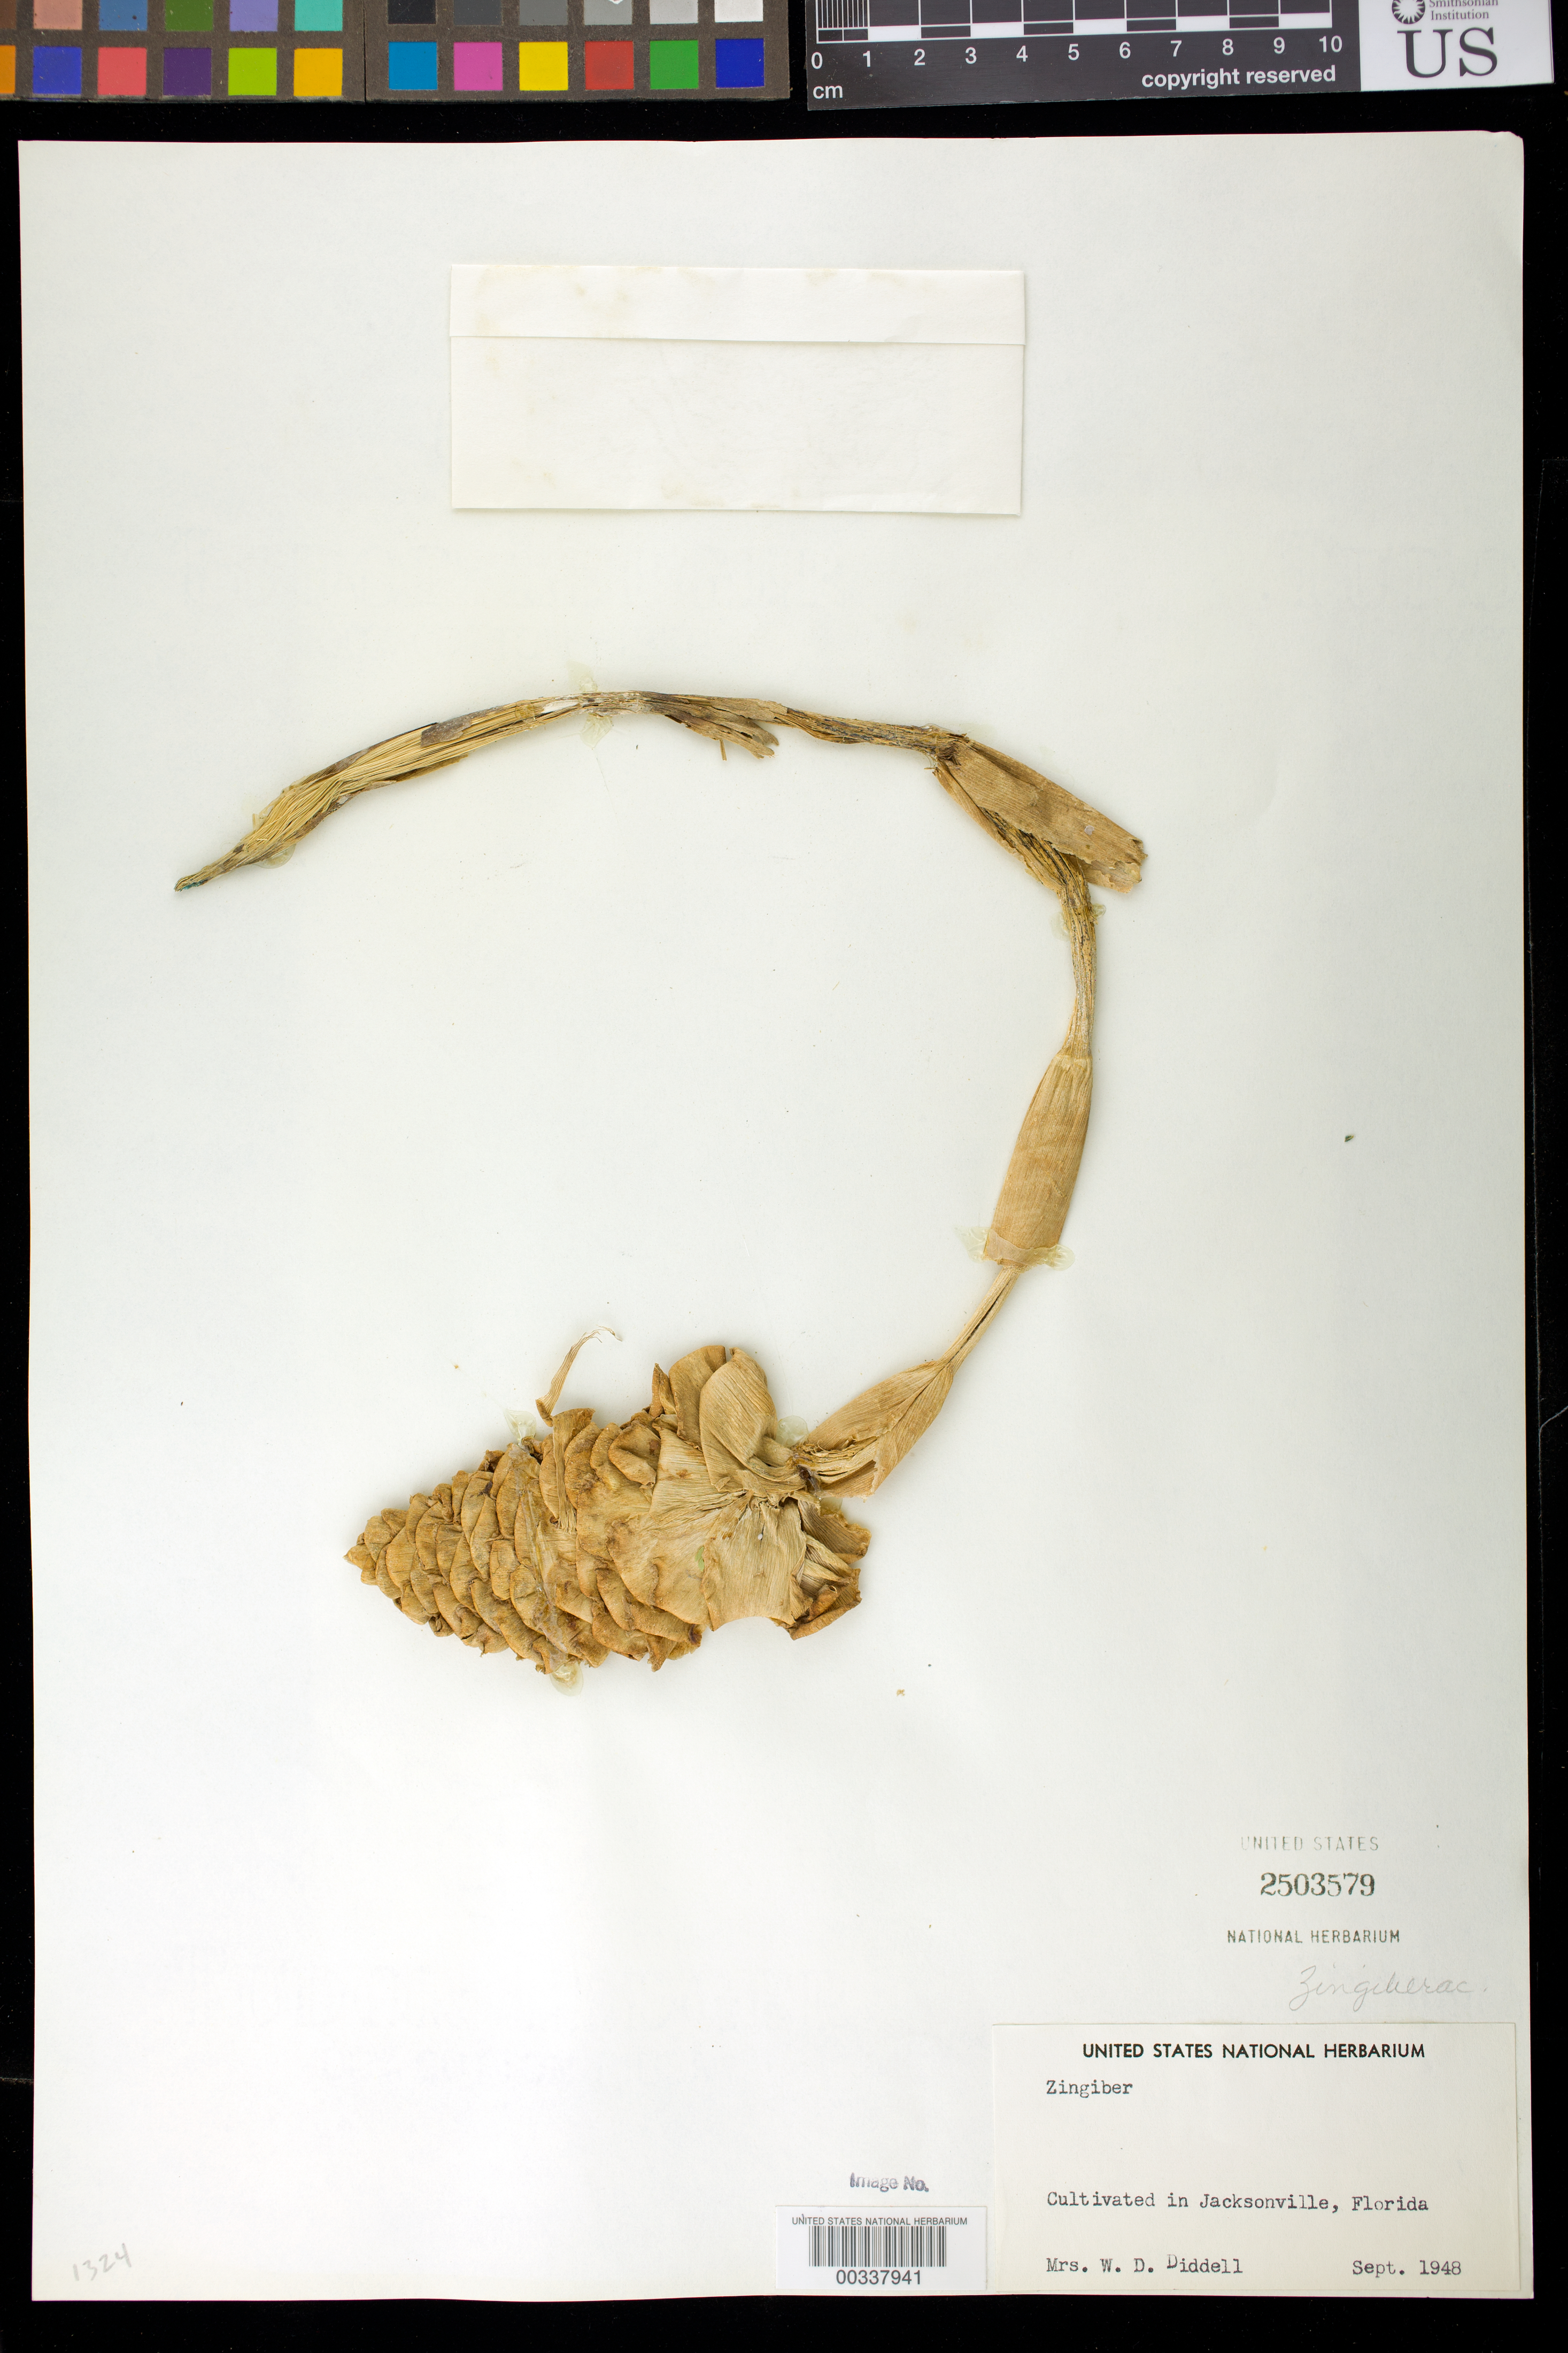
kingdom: Plantae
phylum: Tracheophyta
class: Liliopsida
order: Zingiberales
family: Zingiberaceae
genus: Zingiber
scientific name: Zingiber sp.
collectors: W. Diddell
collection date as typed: Sep 1948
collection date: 1948-09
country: United States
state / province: Florida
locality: Southern Florida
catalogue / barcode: US 2503579